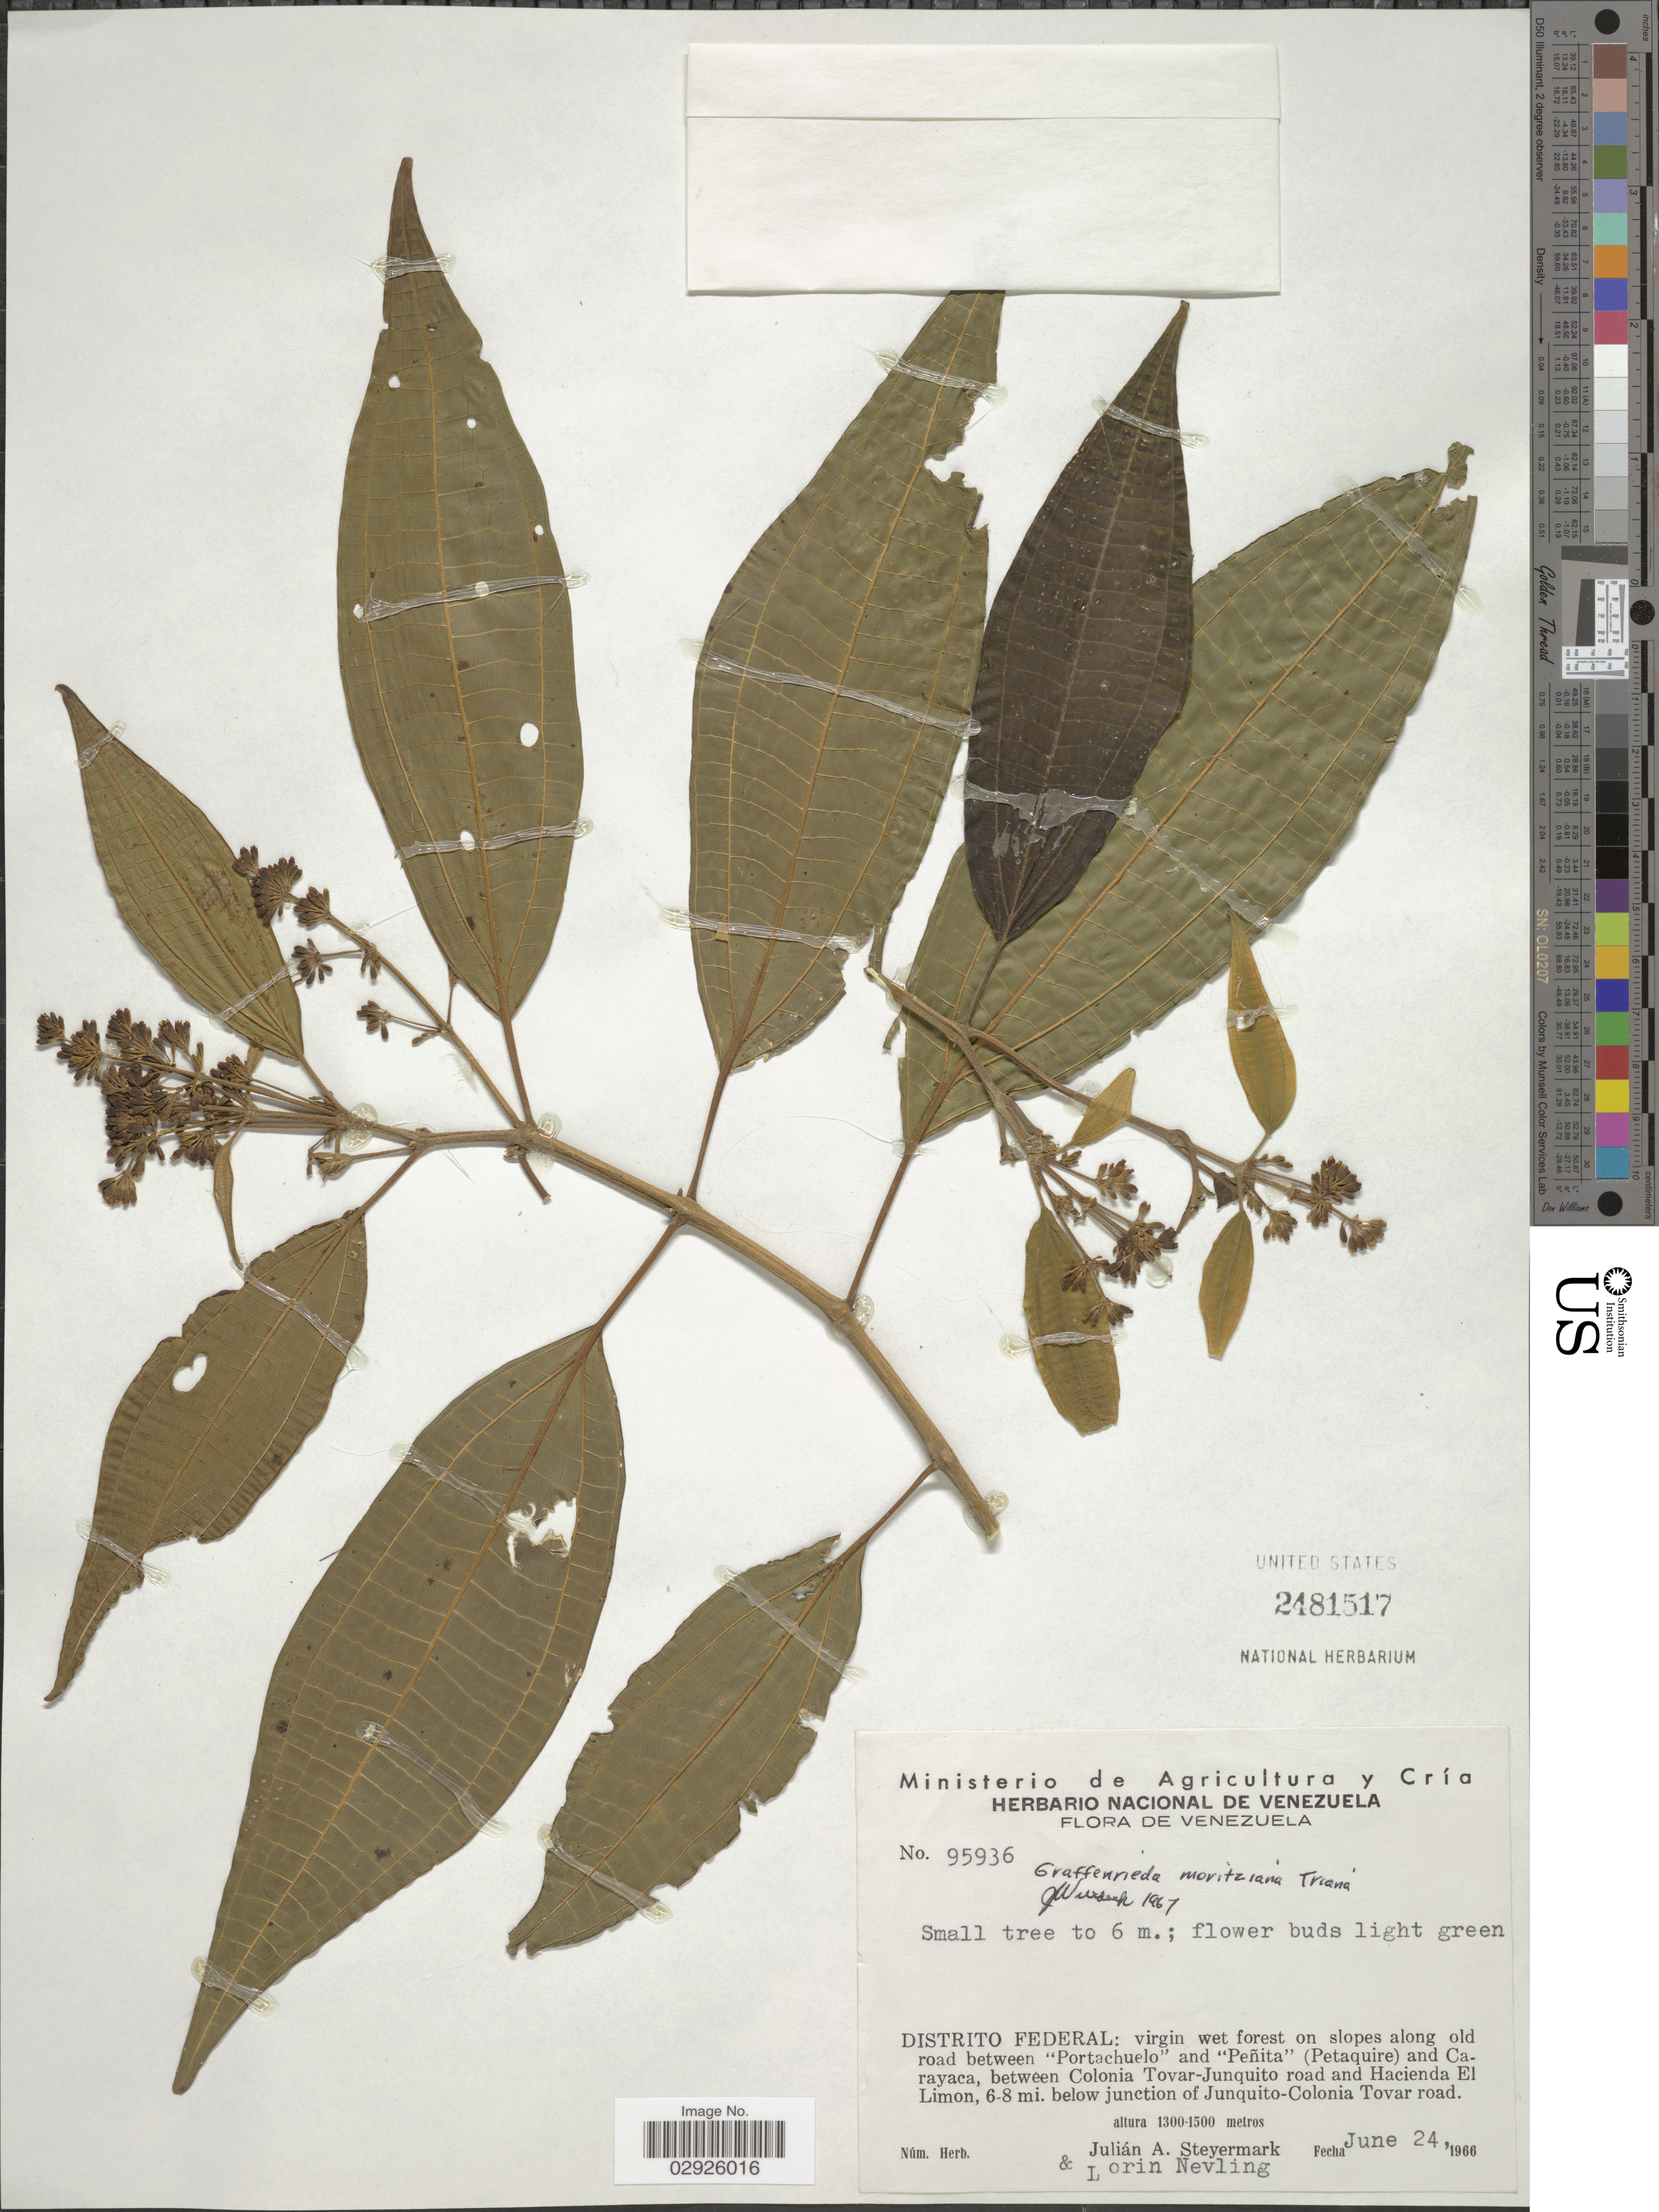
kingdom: Plantae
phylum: Tracheophyta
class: Magnoliopsida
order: Myrtales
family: Melastomataceae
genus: Graffenrieda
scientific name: Graffenrieda moritziana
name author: Triana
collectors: J. Steyermark & L. Nevling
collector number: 95936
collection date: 1966-06-24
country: Venezuela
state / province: Distrito Federal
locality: Distrito Federal: on slopes along old road between "Portachuelo" and "Peñita" (Petaquire) and Carayaca, between Colonia Tovar-Junquito road and Hacienda El Limon, 6-8 mi. below junction of Junquito-Colonia Tovar road.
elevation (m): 1300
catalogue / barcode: US 2481517